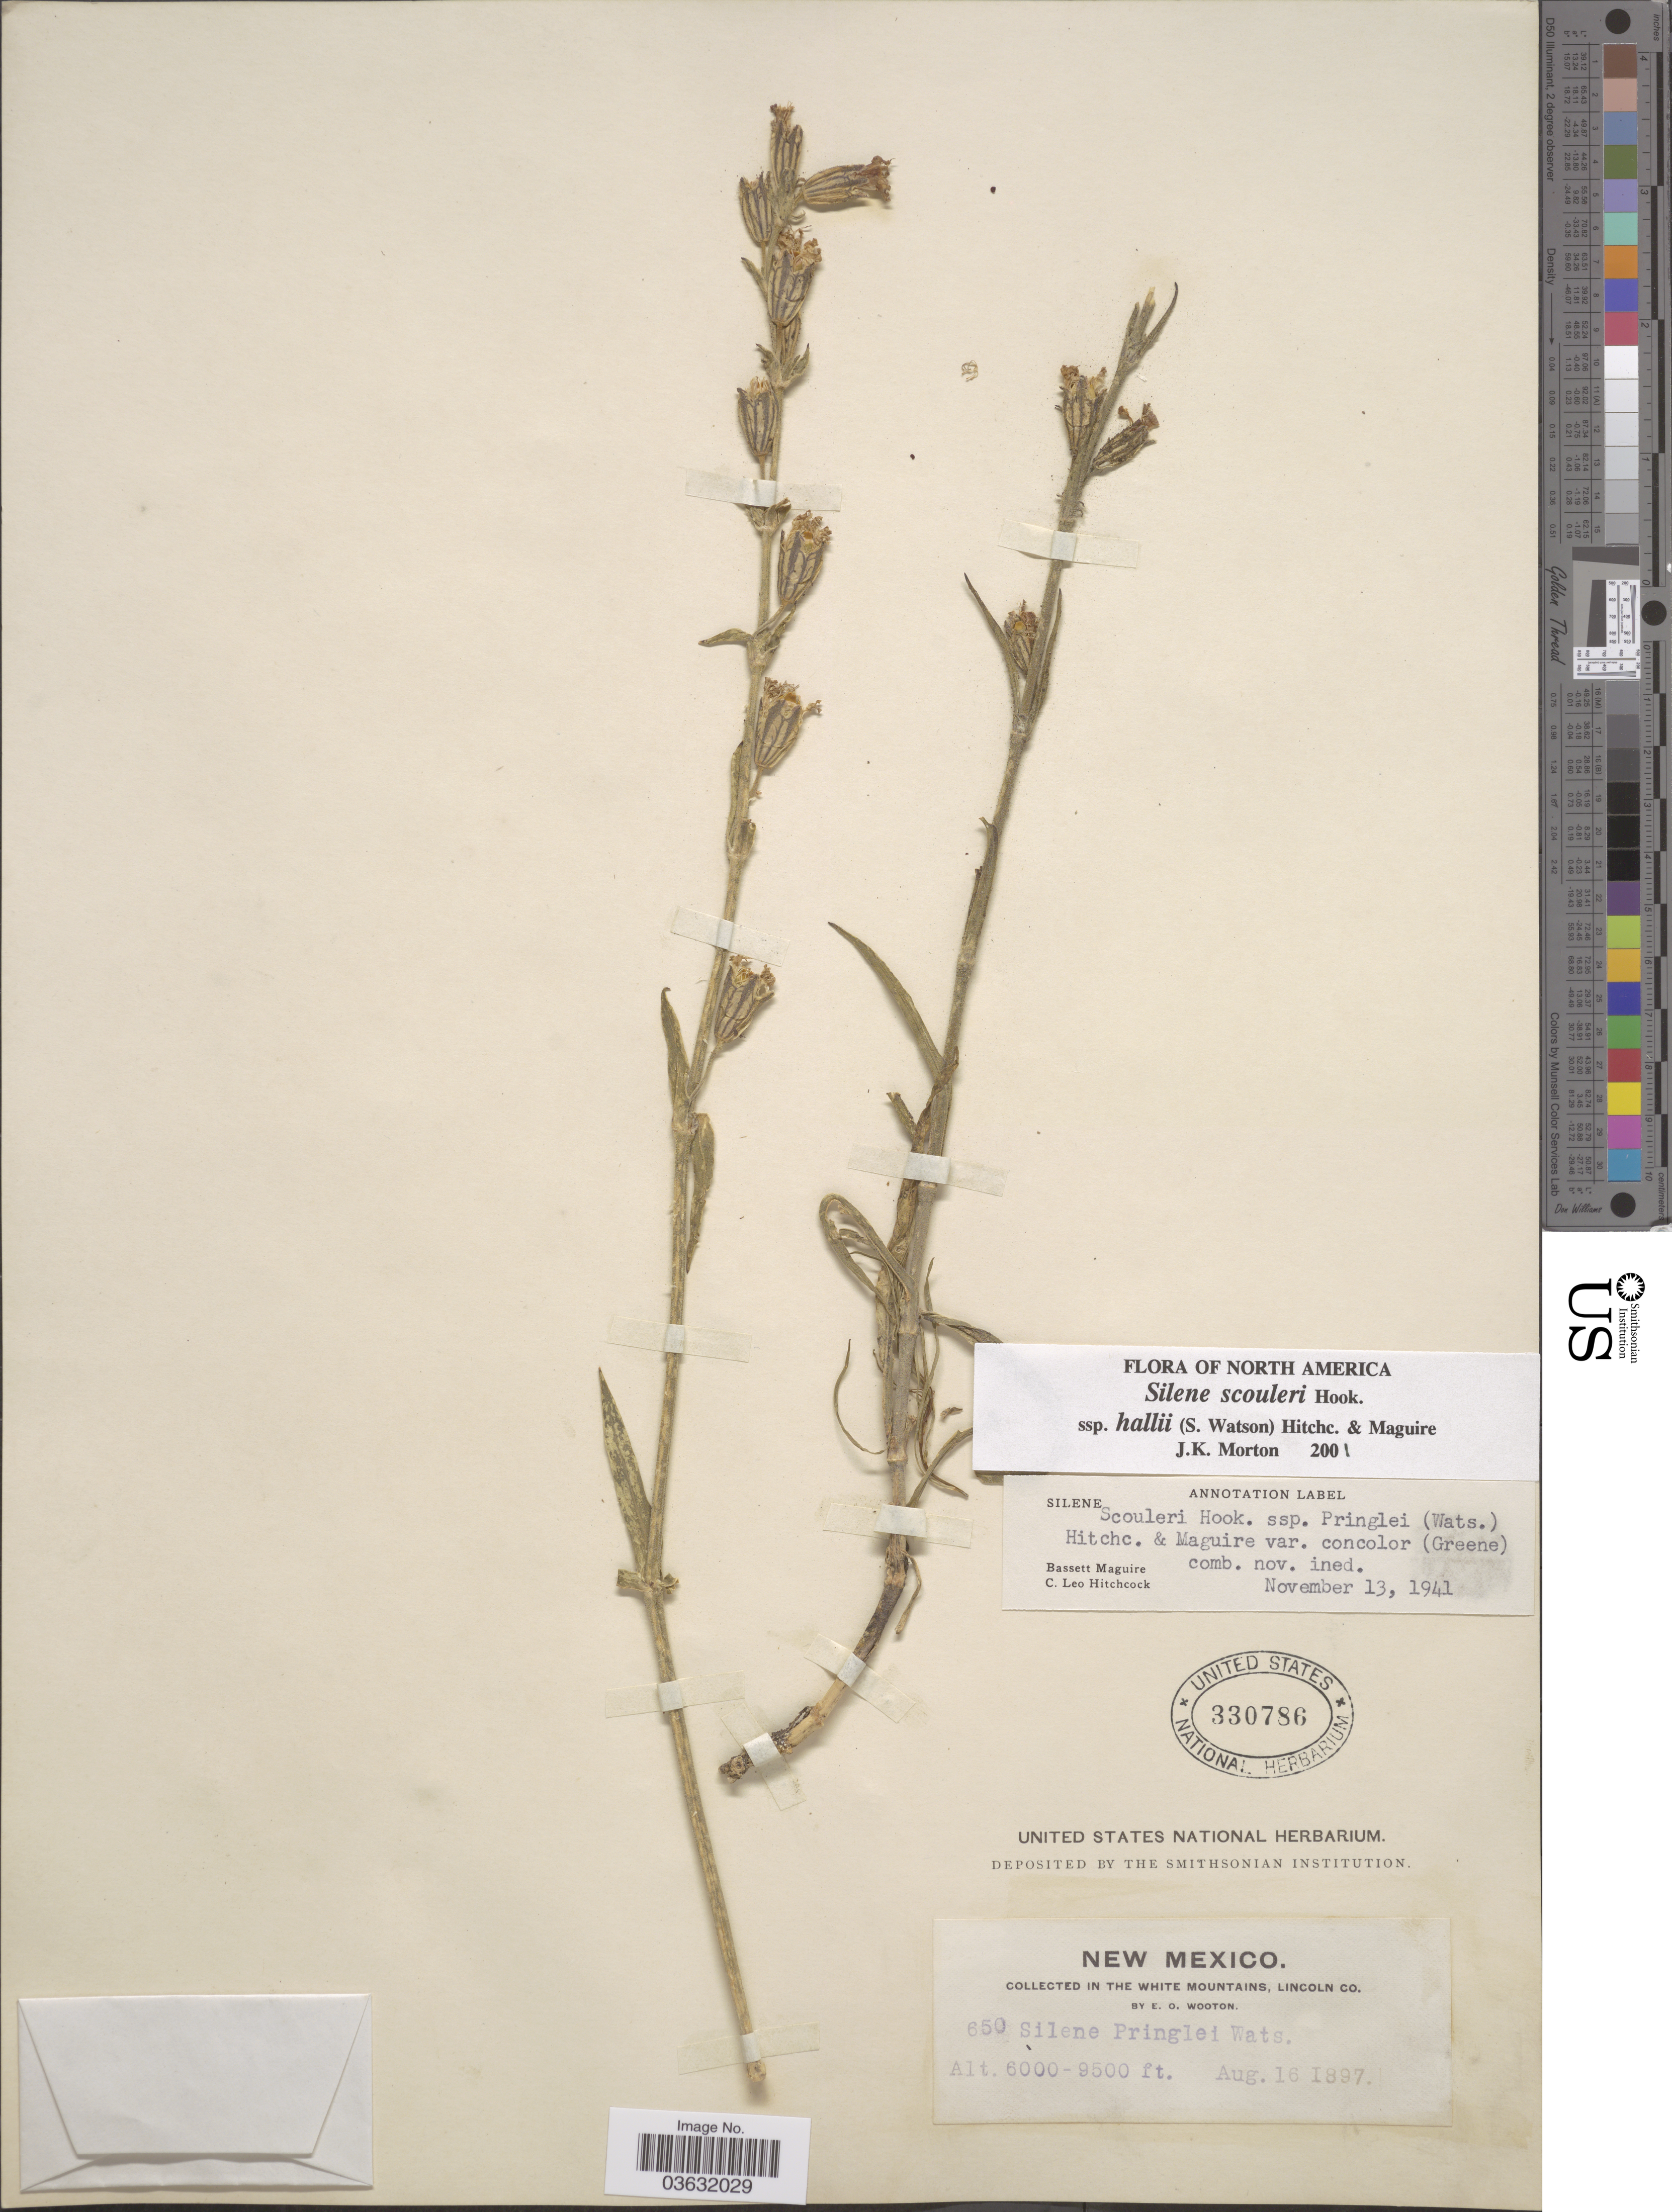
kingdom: Plantae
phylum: Tracheophyta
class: Magnoliopsida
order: Caryophyllales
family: Caryophyllaceae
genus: Silene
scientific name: Silene scouleri subsp. hallii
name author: (S. Watson) C.L. Hitchc. & Maguire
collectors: E. O. Wooton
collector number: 650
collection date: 1897-08-16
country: United States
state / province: New Mexico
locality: In the White Mountains, Lincoln Co.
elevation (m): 1829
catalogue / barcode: US 330786